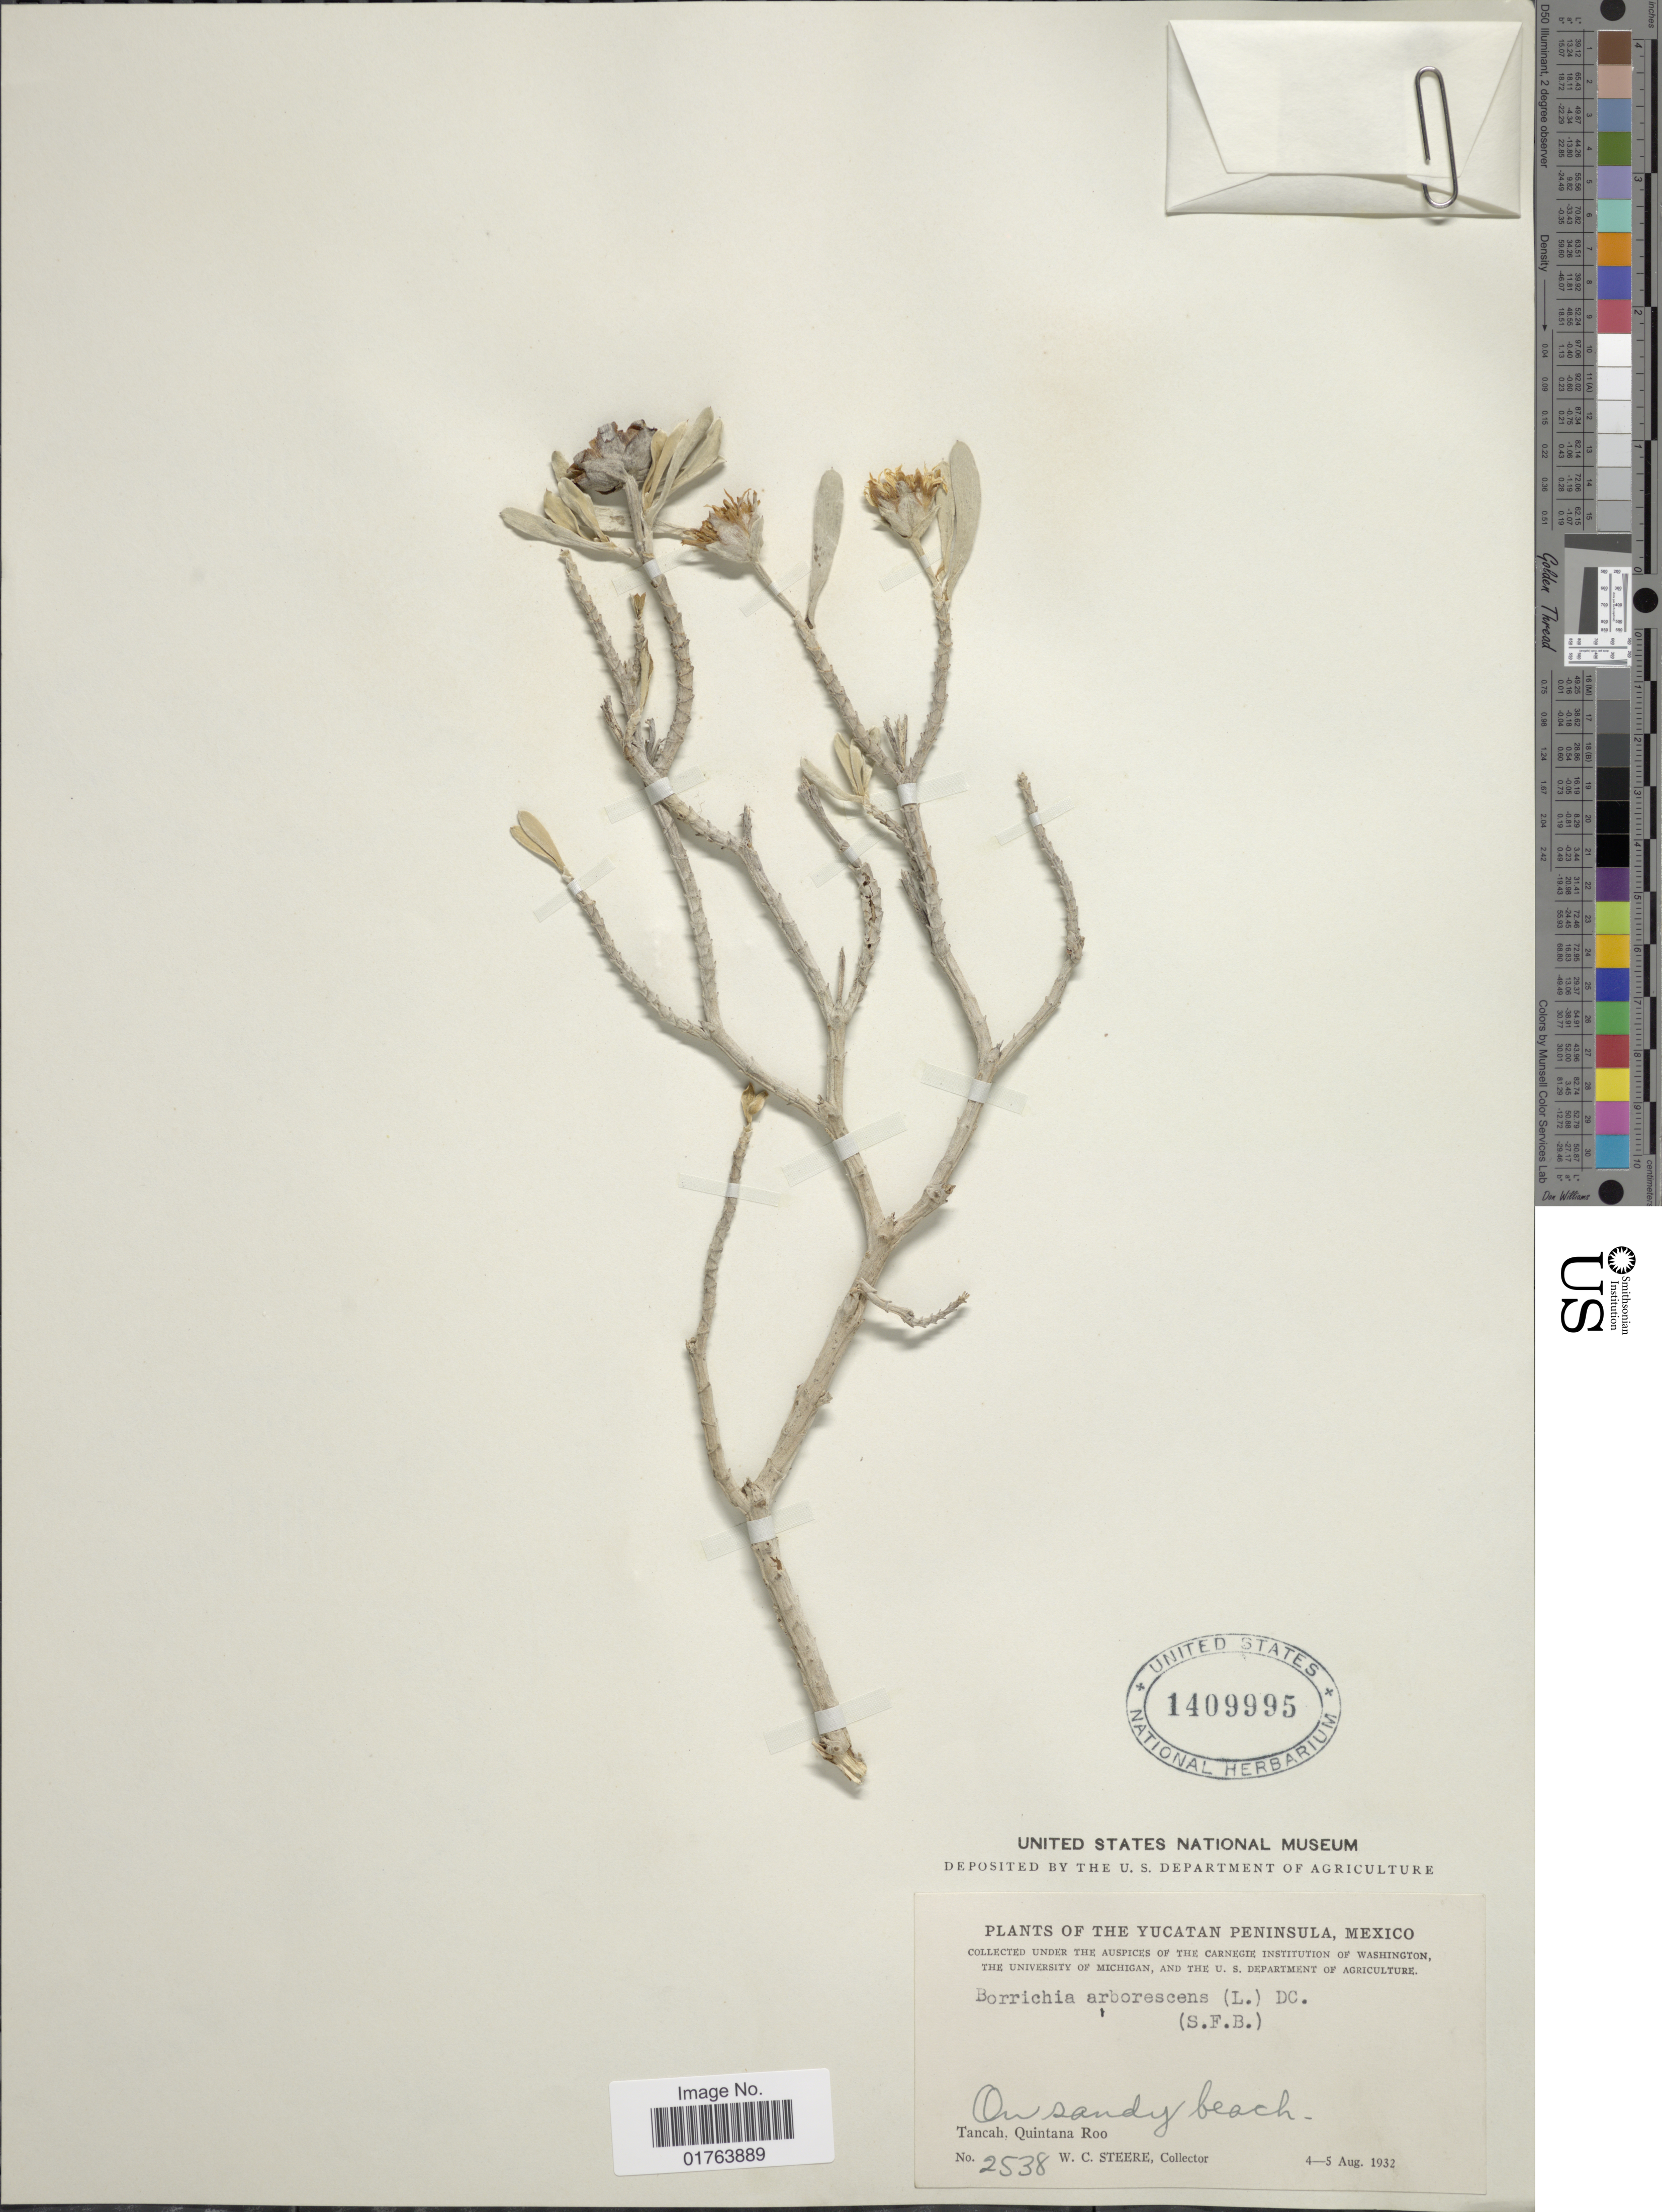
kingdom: Plantae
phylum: Tracheophyta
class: Magnoliopsida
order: Asterales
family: Asteraceae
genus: Borrichia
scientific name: Borrichia arborescens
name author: (L.) DC.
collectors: W. C. Steere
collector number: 2538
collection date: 1932-08-04/1932-08-05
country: Mexico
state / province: Yucatán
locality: Tancah, Quintana Roo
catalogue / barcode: US 1409995